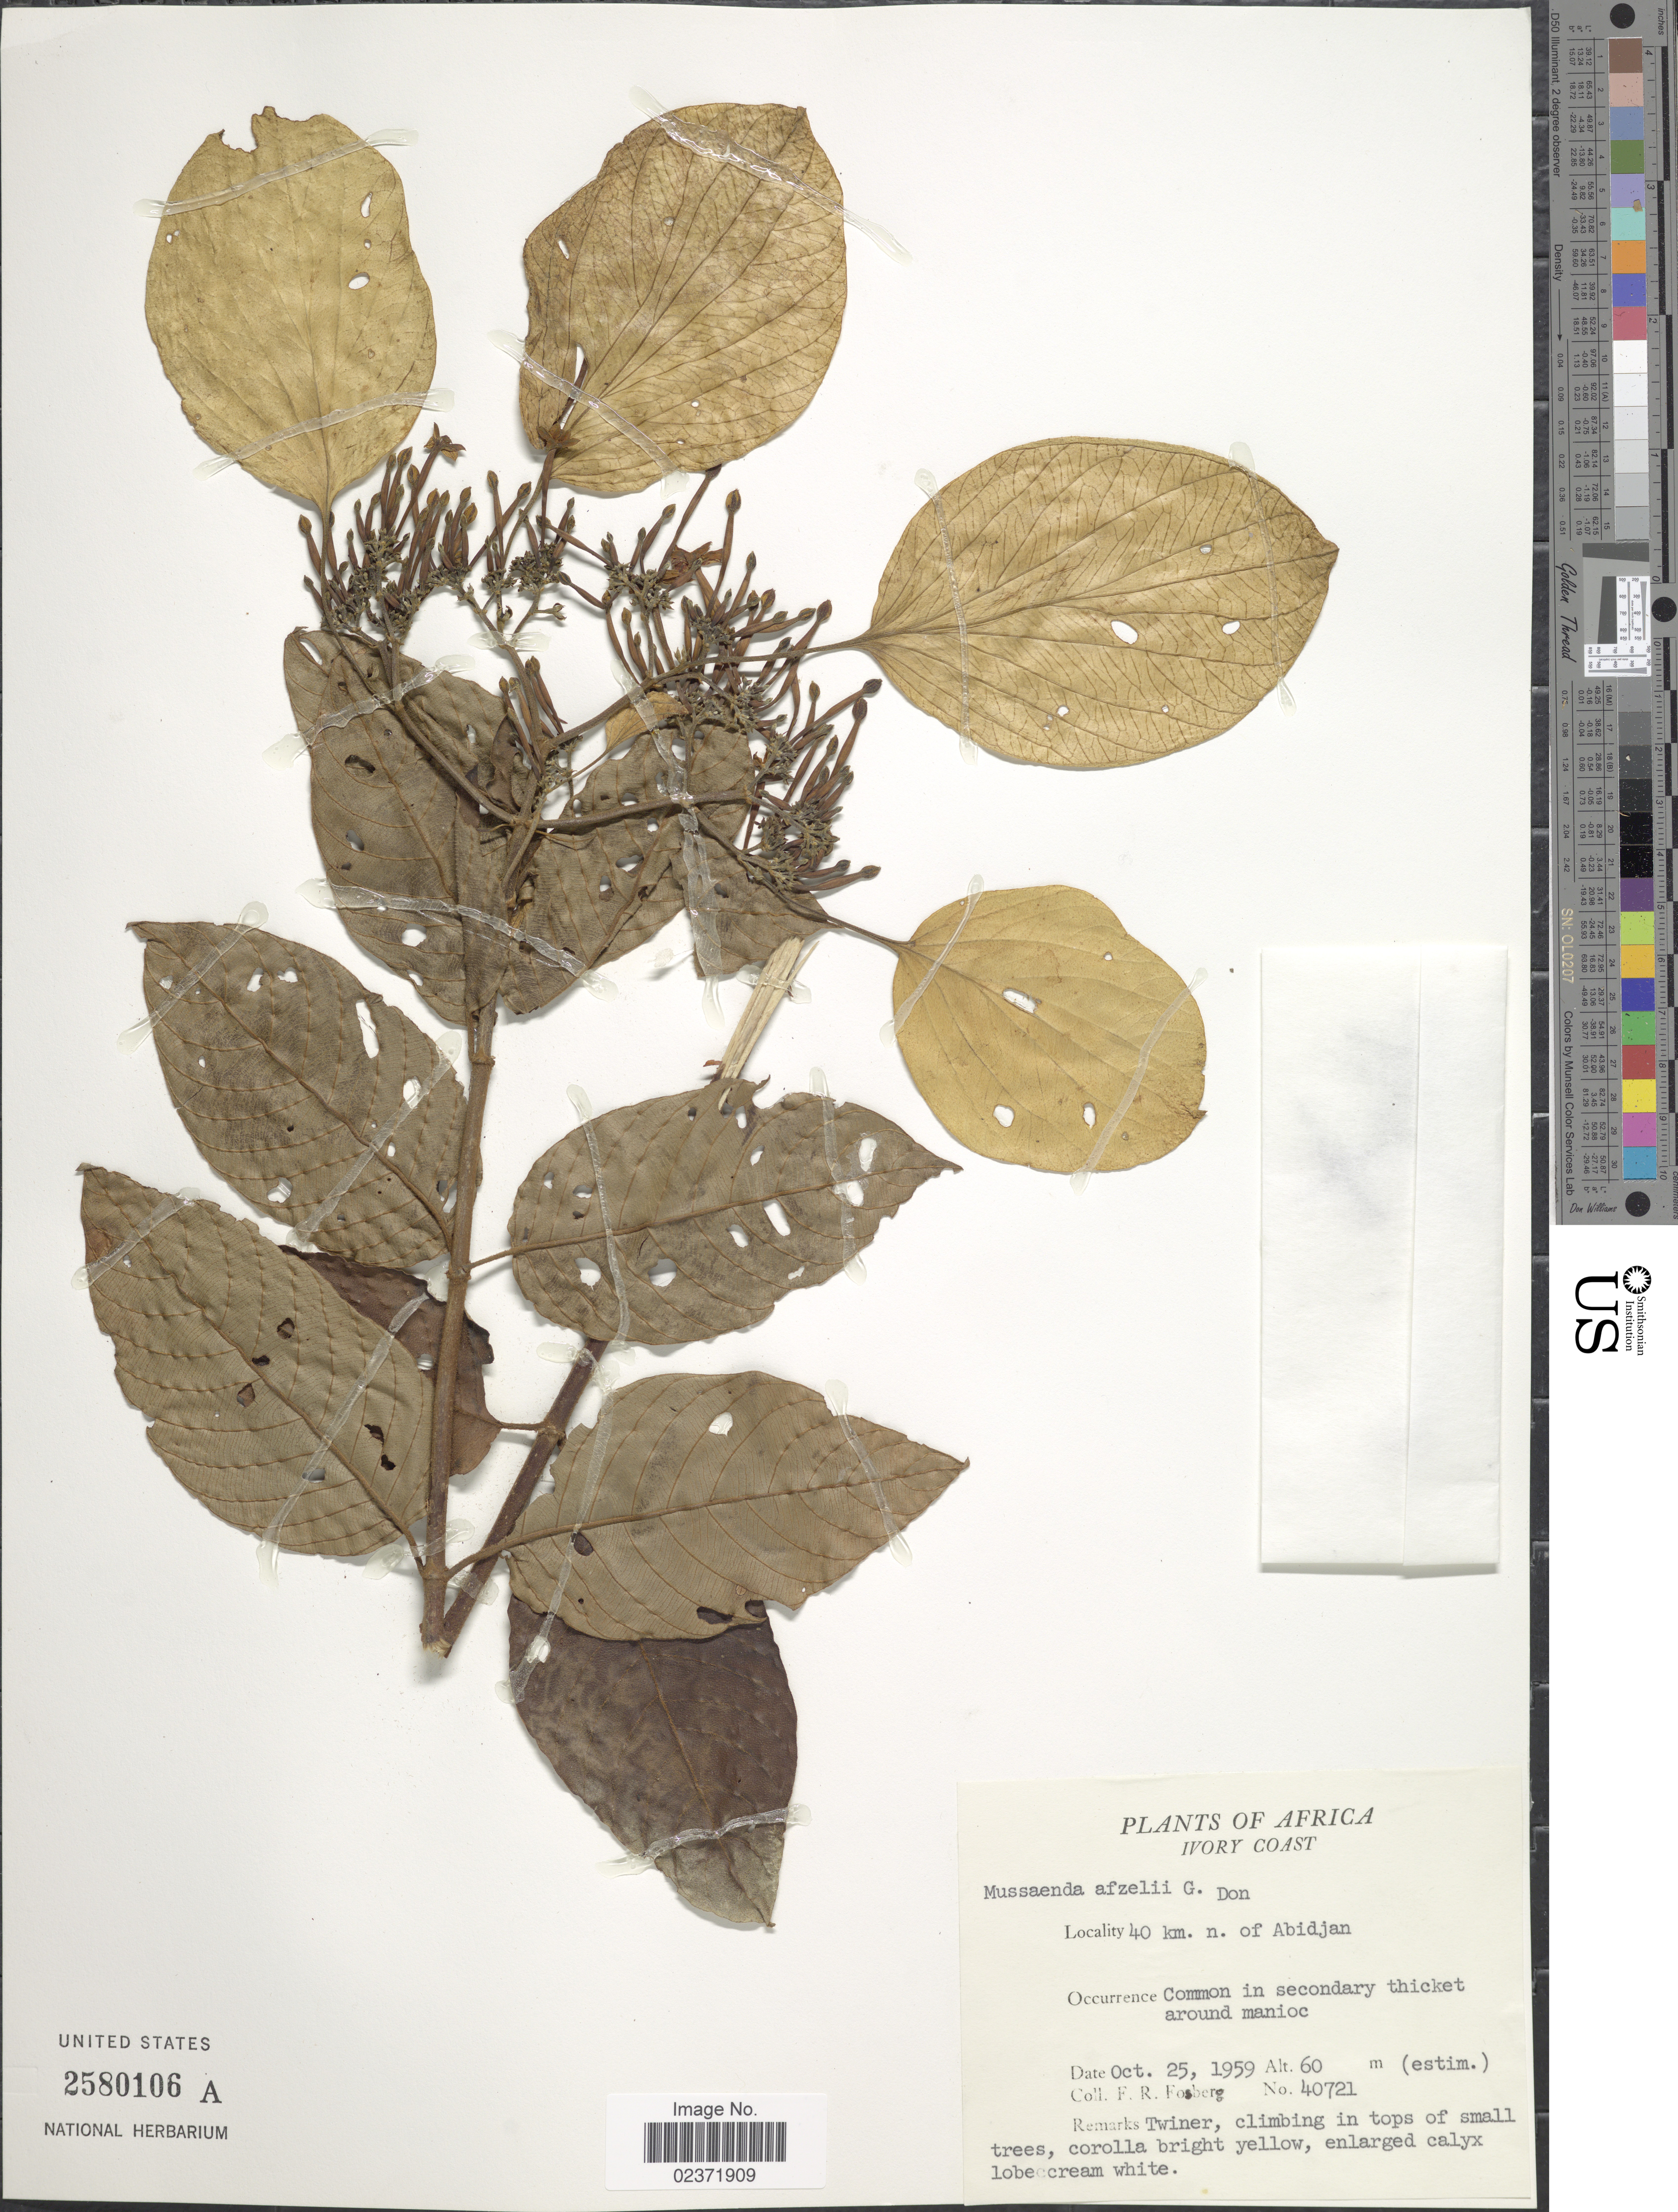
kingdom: Plantae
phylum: Tracheophyta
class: Magnoliopsida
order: Gentianales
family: Rubiaceae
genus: Mussaenda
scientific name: Mussaenda afzelii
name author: G. Don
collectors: F. R. Fosberg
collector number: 40721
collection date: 1959-10-25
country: Ivory Coast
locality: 40 km. n. of Abidjan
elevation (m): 60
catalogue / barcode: US 2580106A